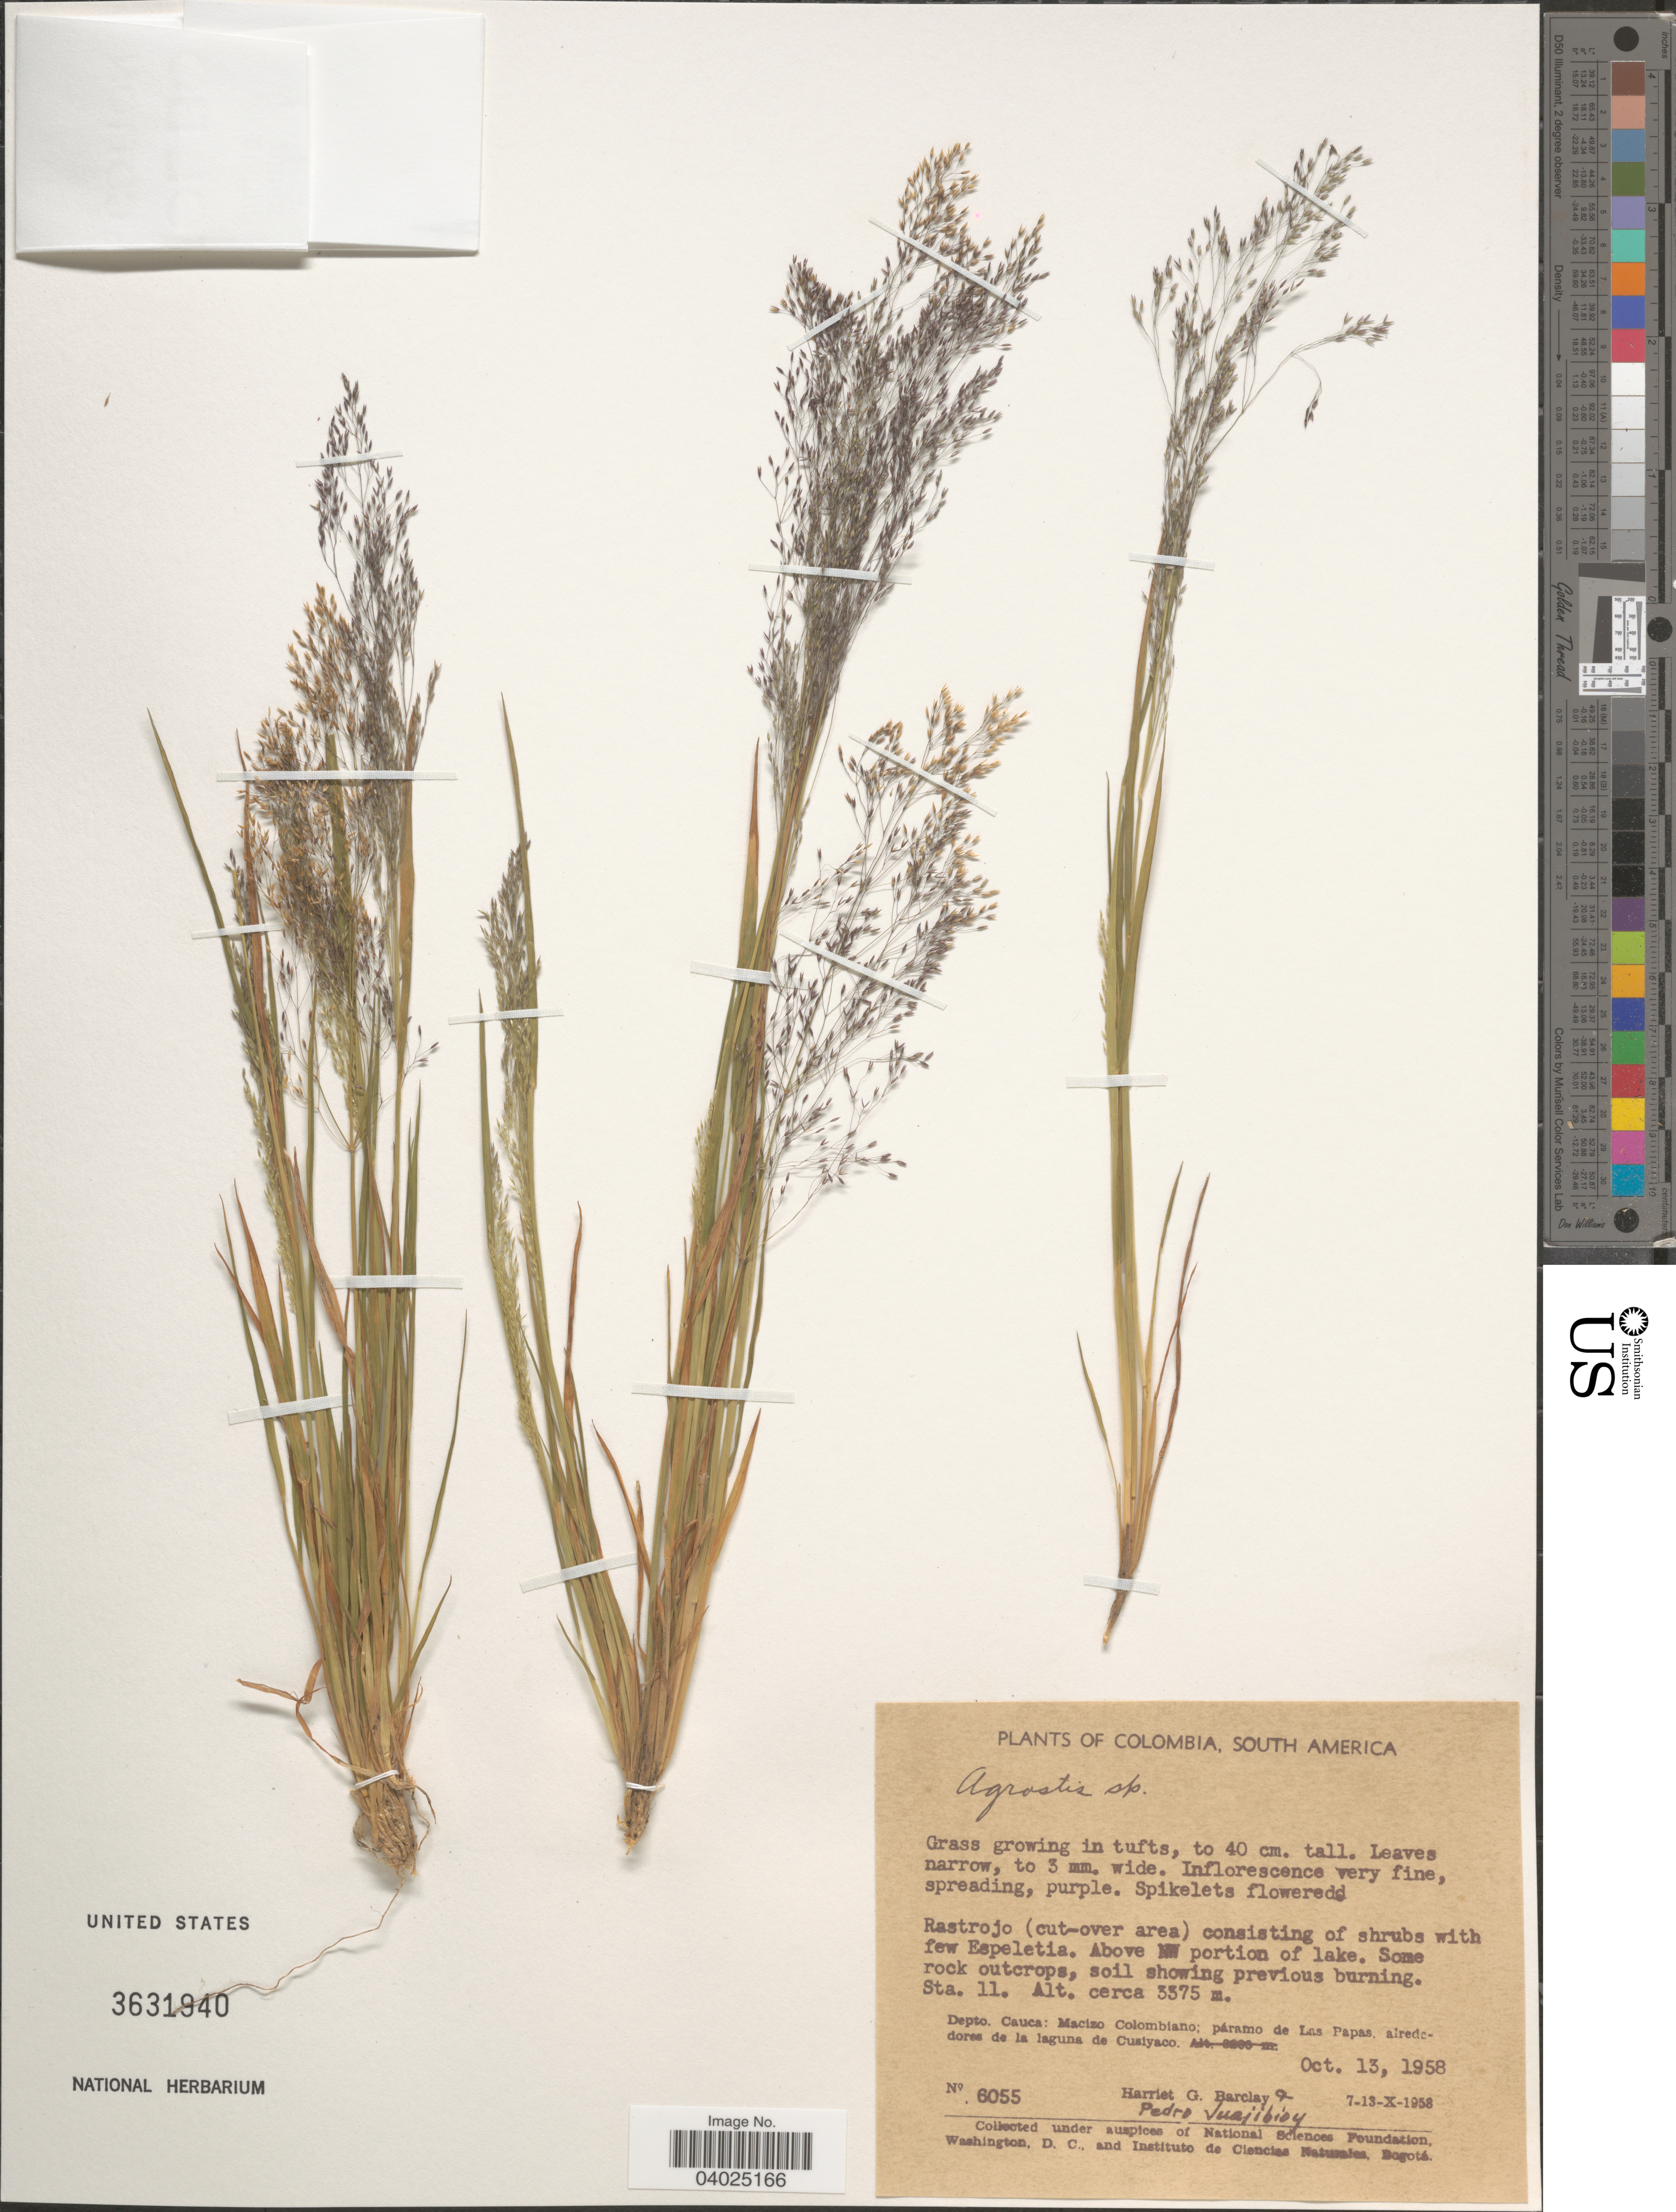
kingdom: Plantae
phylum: Tracheophyta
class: Liliopsida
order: Poales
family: Poaceae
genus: Agrostis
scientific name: Agrostis sp.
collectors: H. G. Barclay & P. Juajibioy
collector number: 6055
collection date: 1958-10-13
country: Colombia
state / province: Cauca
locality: Above NW portion of lake. Sta. 11. Depto. Cauca: Macizo Colombiano: páramo de Las Papas, alrededores de la laguna de Cusiyaco.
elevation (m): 3375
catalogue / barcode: US 3631940